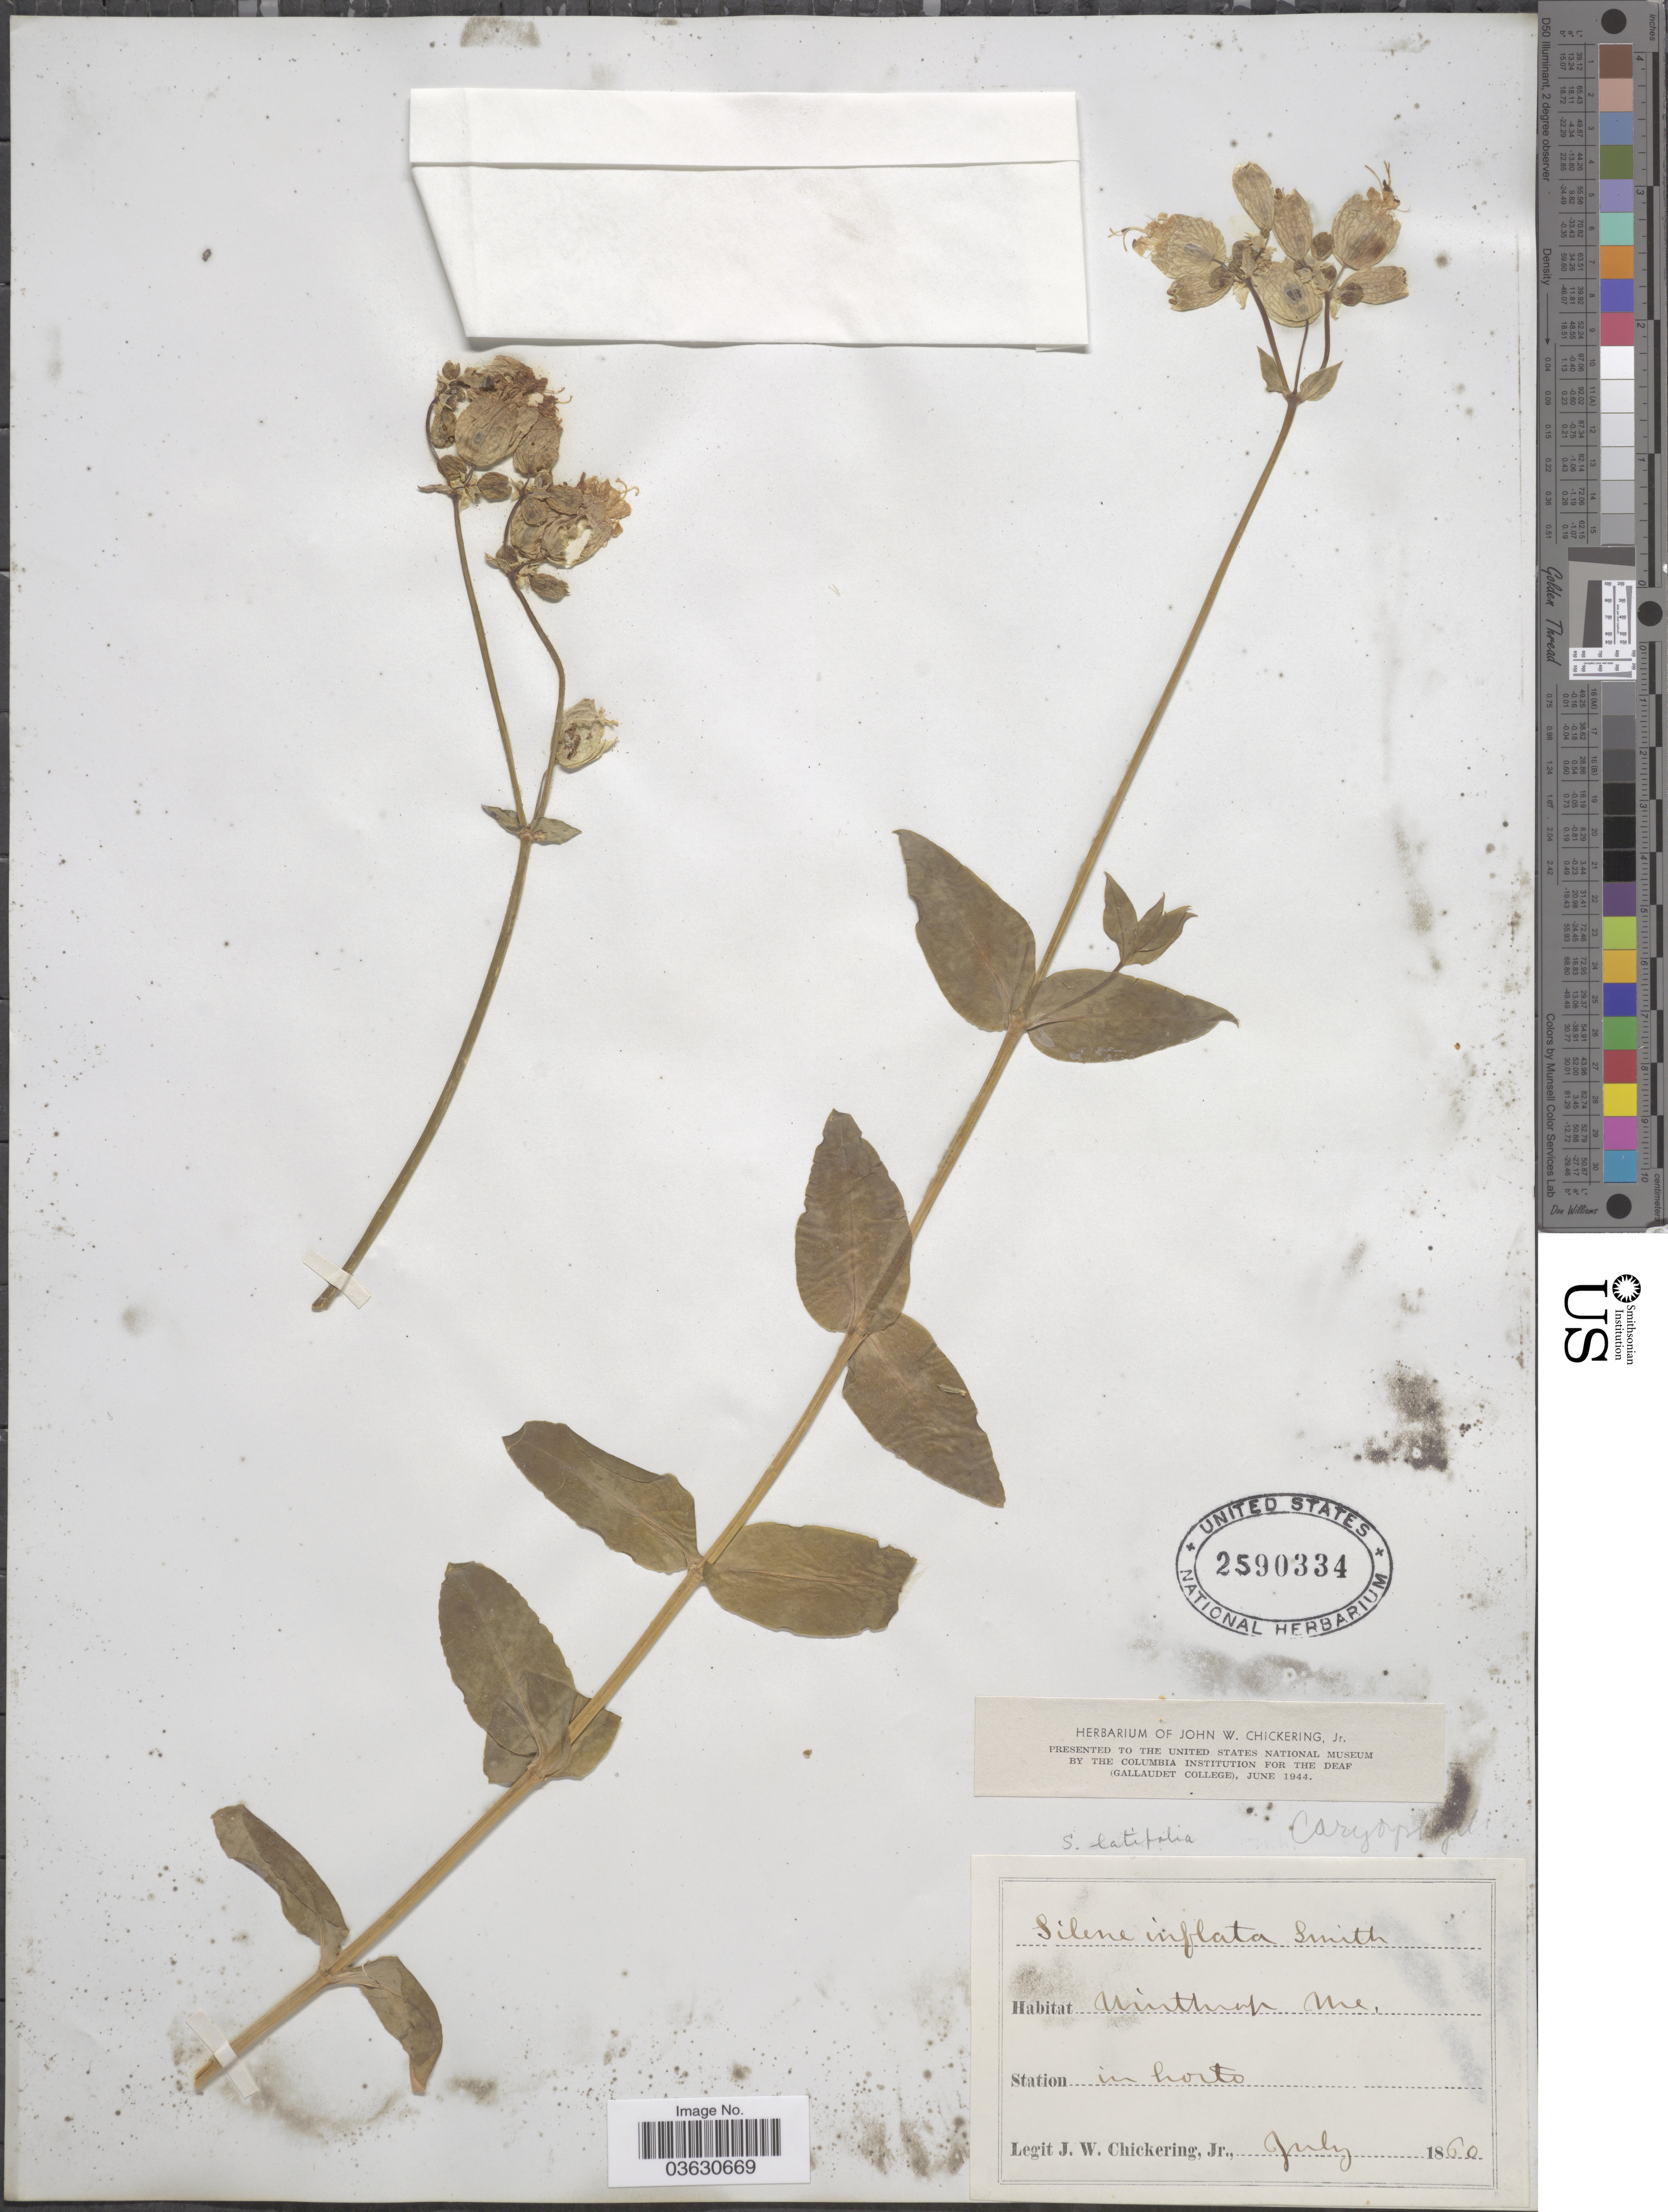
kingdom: Plantae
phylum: Tracheophyta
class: Magnoliopsida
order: Caryophyllales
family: Caryophyllaceae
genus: Silene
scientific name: Silene cucubalus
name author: L.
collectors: J. W. Chickering Jr.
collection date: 1860-07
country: United States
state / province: Maine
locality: Winthrop, in horto.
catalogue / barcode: US 2590334